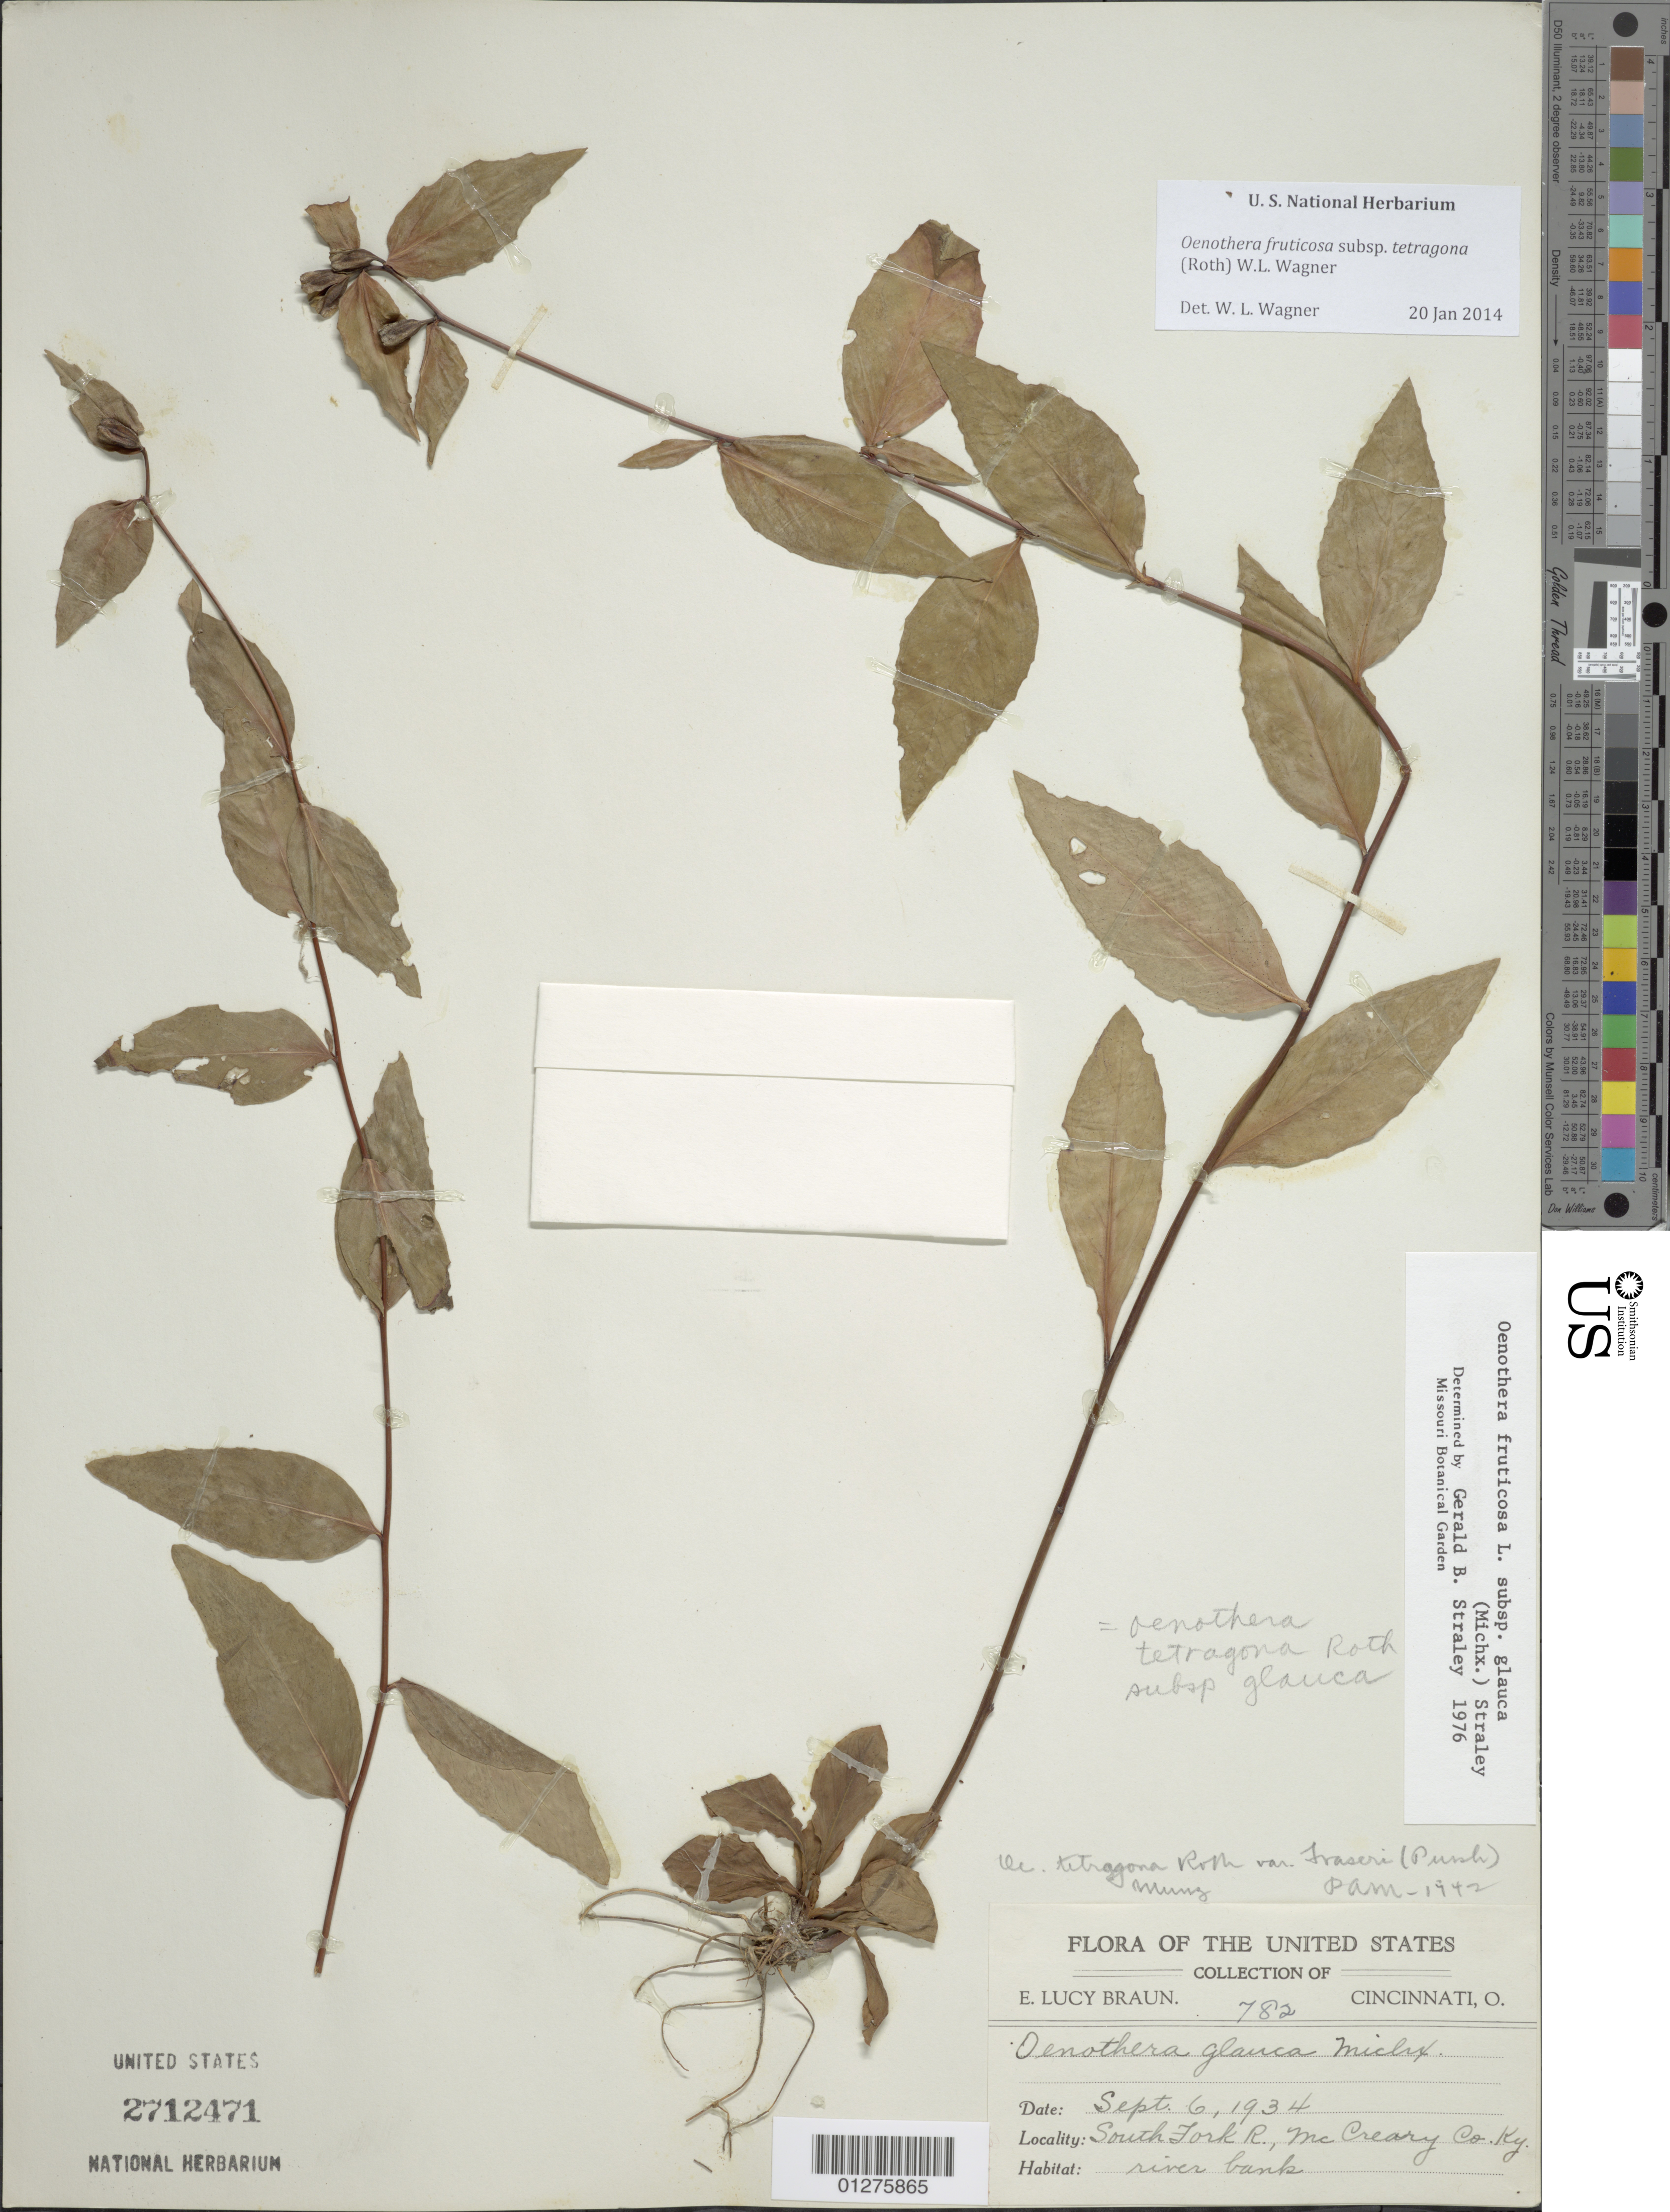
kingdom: Plantae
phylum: Tracheophyta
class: Magnoliopsida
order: Myrtales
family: Onagraceae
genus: Oenothera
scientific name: Oenothera fruticosa subsp. tetragona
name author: (Roth) W.L. Wagner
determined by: Wagner, W. L., (BOT), Smithsonian Institution - National Museum of Natural History (UNITED STATES)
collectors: E. L. Braun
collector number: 782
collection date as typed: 06 Sep 1934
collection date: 1934-09-06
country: United States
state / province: Kentucky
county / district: McCreary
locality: South Fork River.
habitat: River bank.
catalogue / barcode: US 2712471